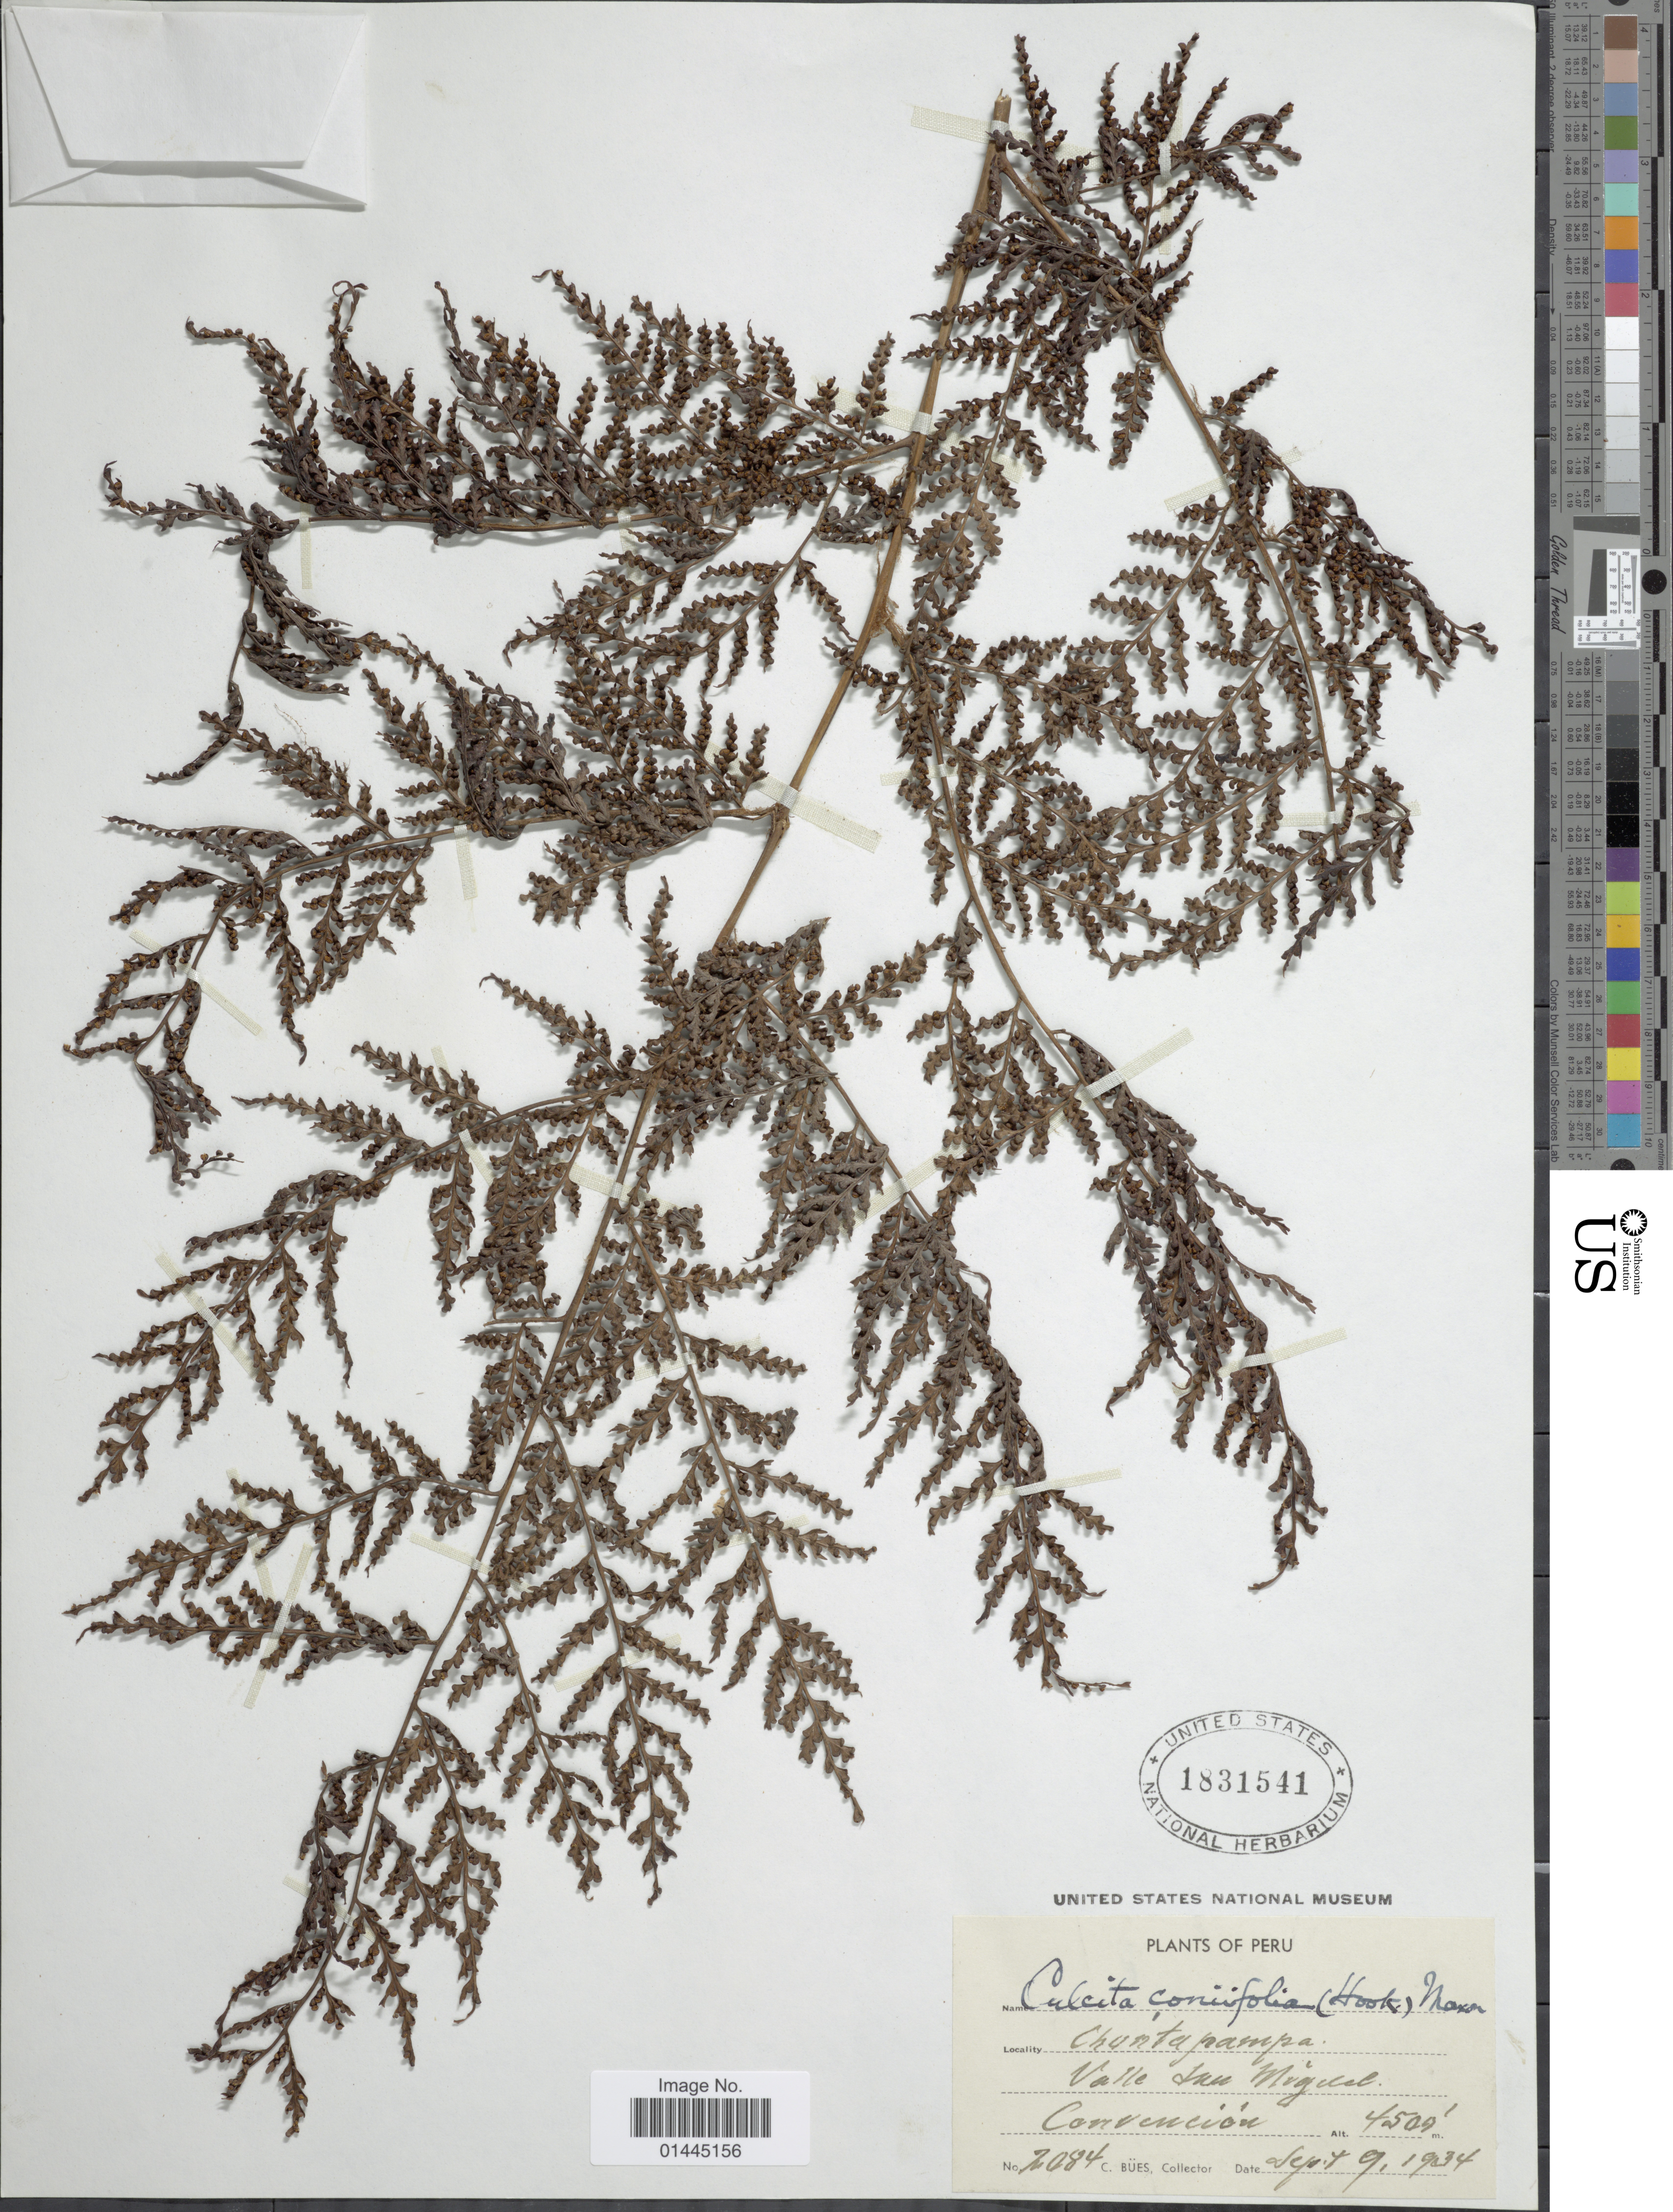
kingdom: Plantae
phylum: Tracheophyta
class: Polypodiopsida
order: Cyatheales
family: Culcitaceae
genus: Culcita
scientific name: Culcita coniifolia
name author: (Hook.) Maxon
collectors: C. Bues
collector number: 2084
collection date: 1934-09-09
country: Peru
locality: Chontapampa, Valle San Miguel, Convención.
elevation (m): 1372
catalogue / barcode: US 1831541